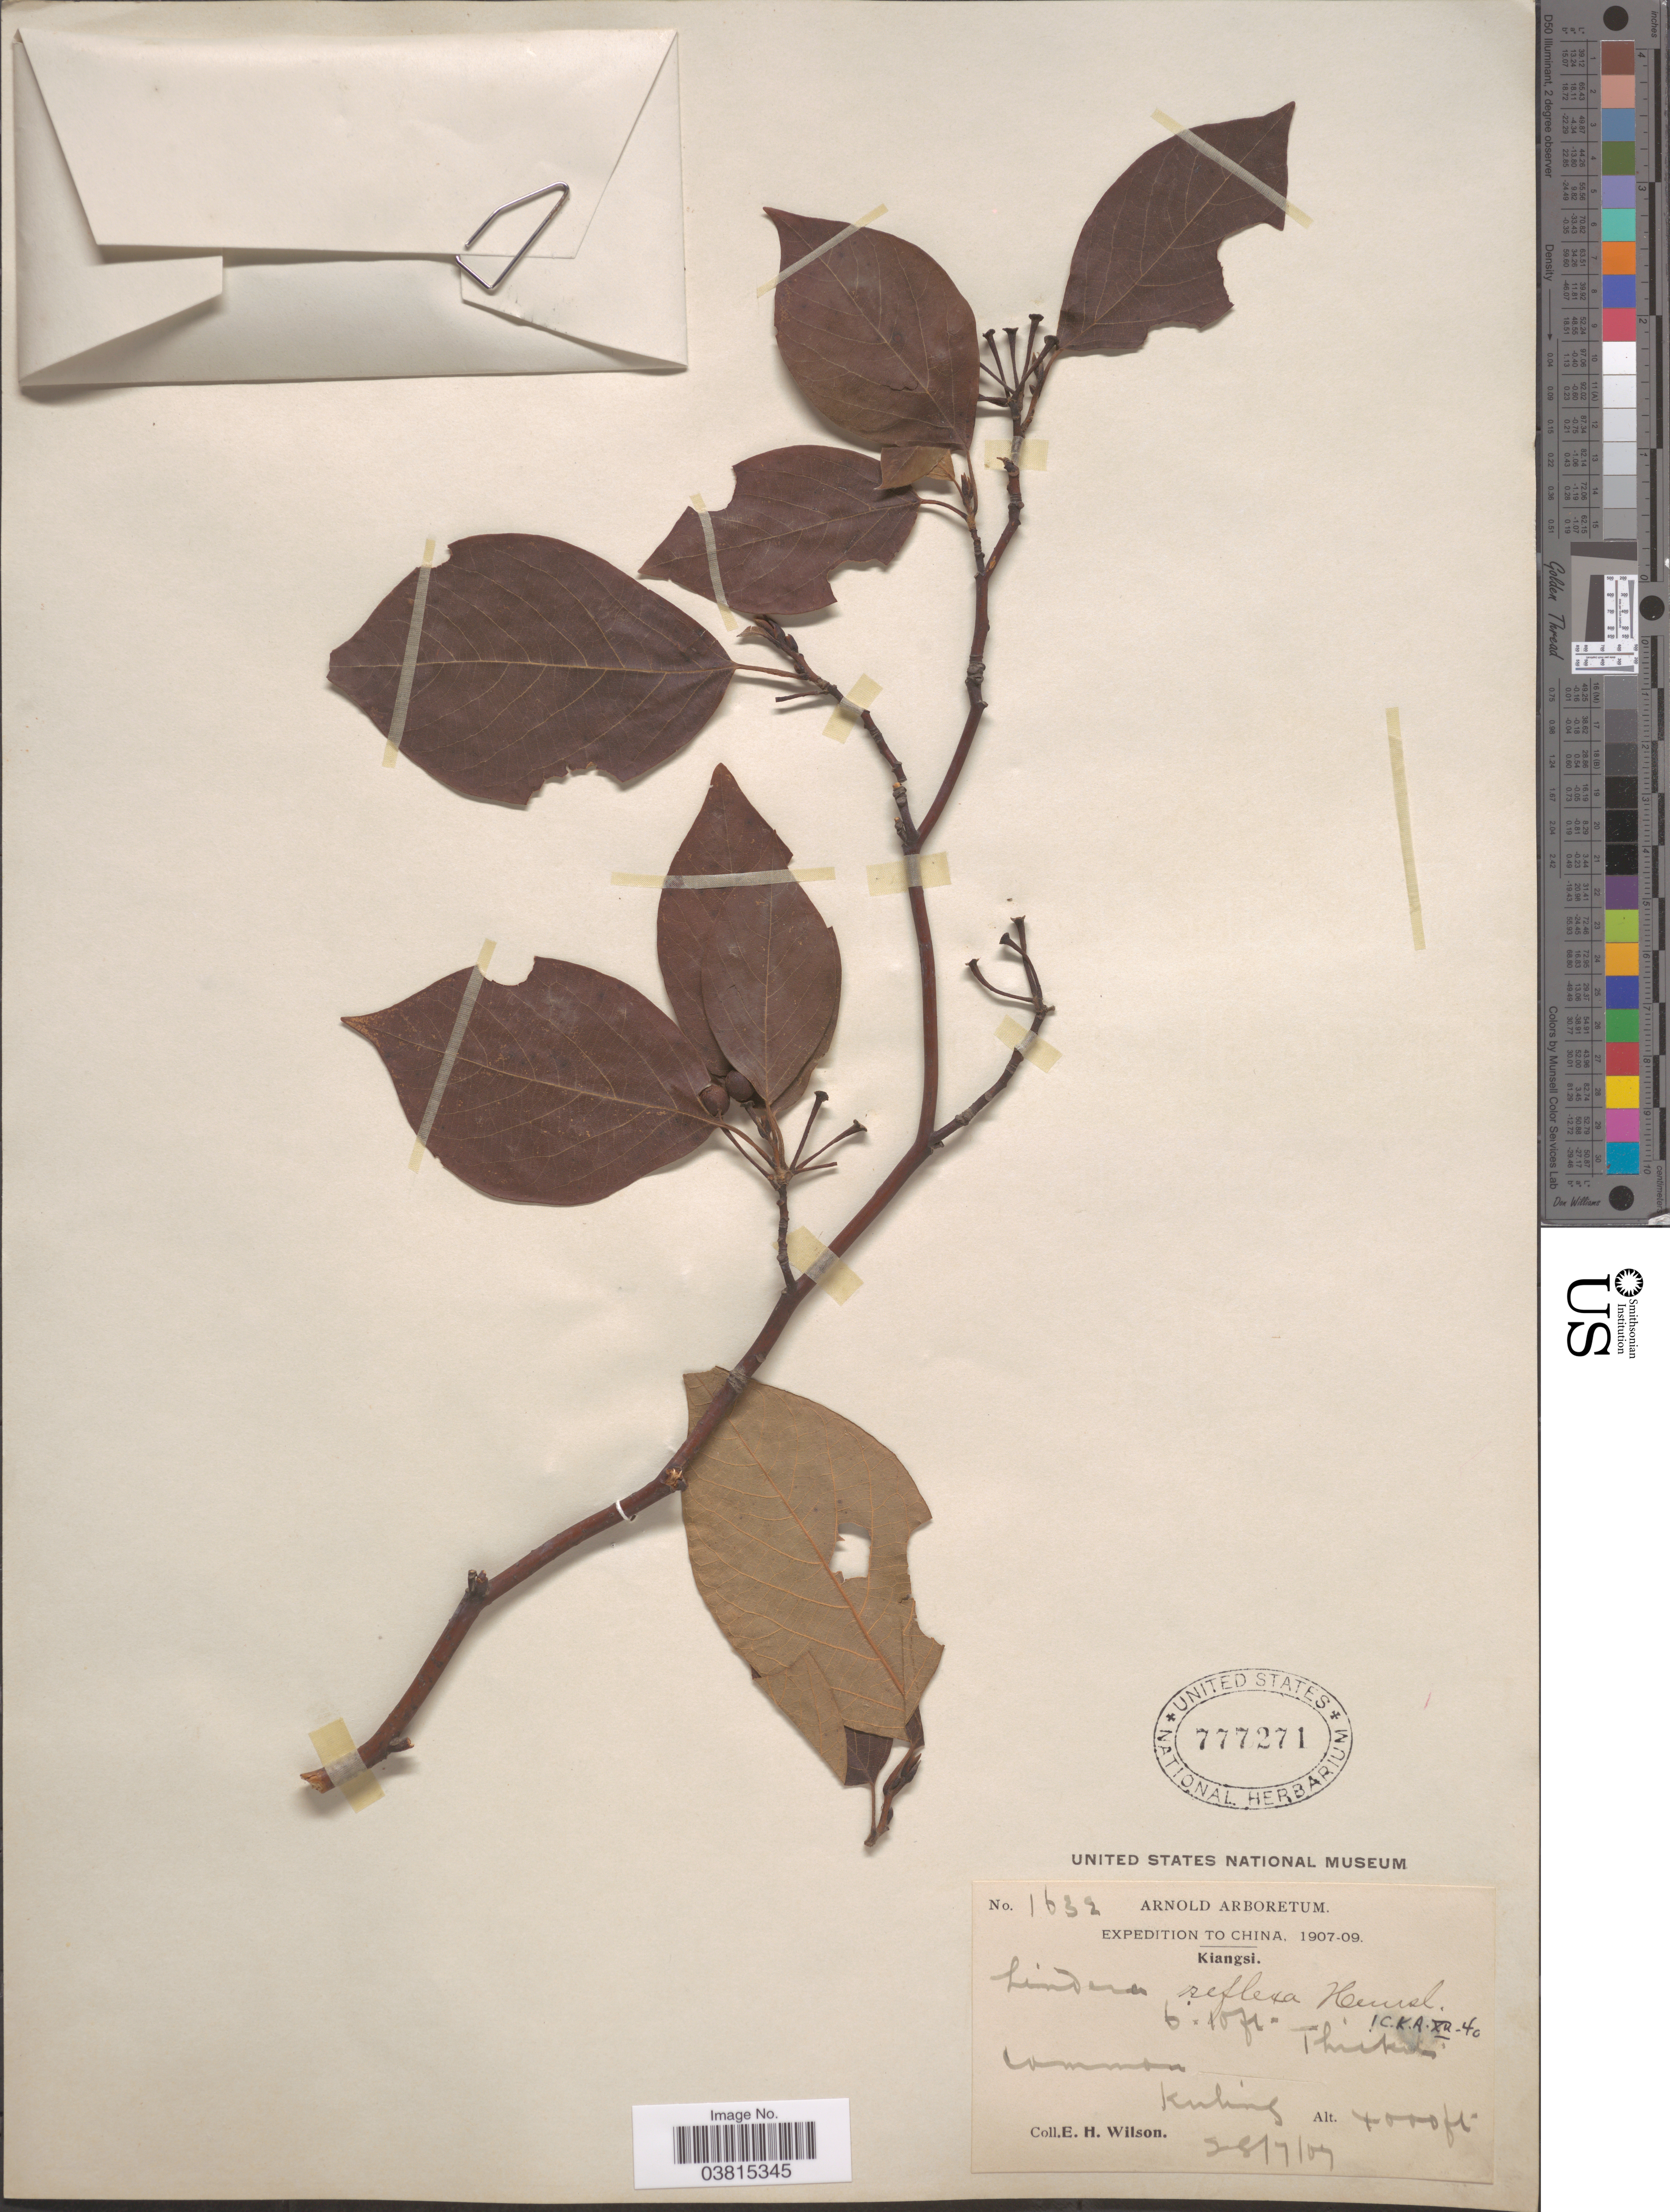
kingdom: Plantae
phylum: Tracheophyta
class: Magnoliopsida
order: Laurales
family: Lauraceae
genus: Lindera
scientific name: Lindera reflexa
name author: Hemsl.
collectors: E. Wilson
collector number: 1632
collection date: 1907-07-28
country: China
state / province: Jiangxi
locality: Kiangsi. Thickets. Kuling.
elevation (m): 1219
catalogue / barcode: US 777271